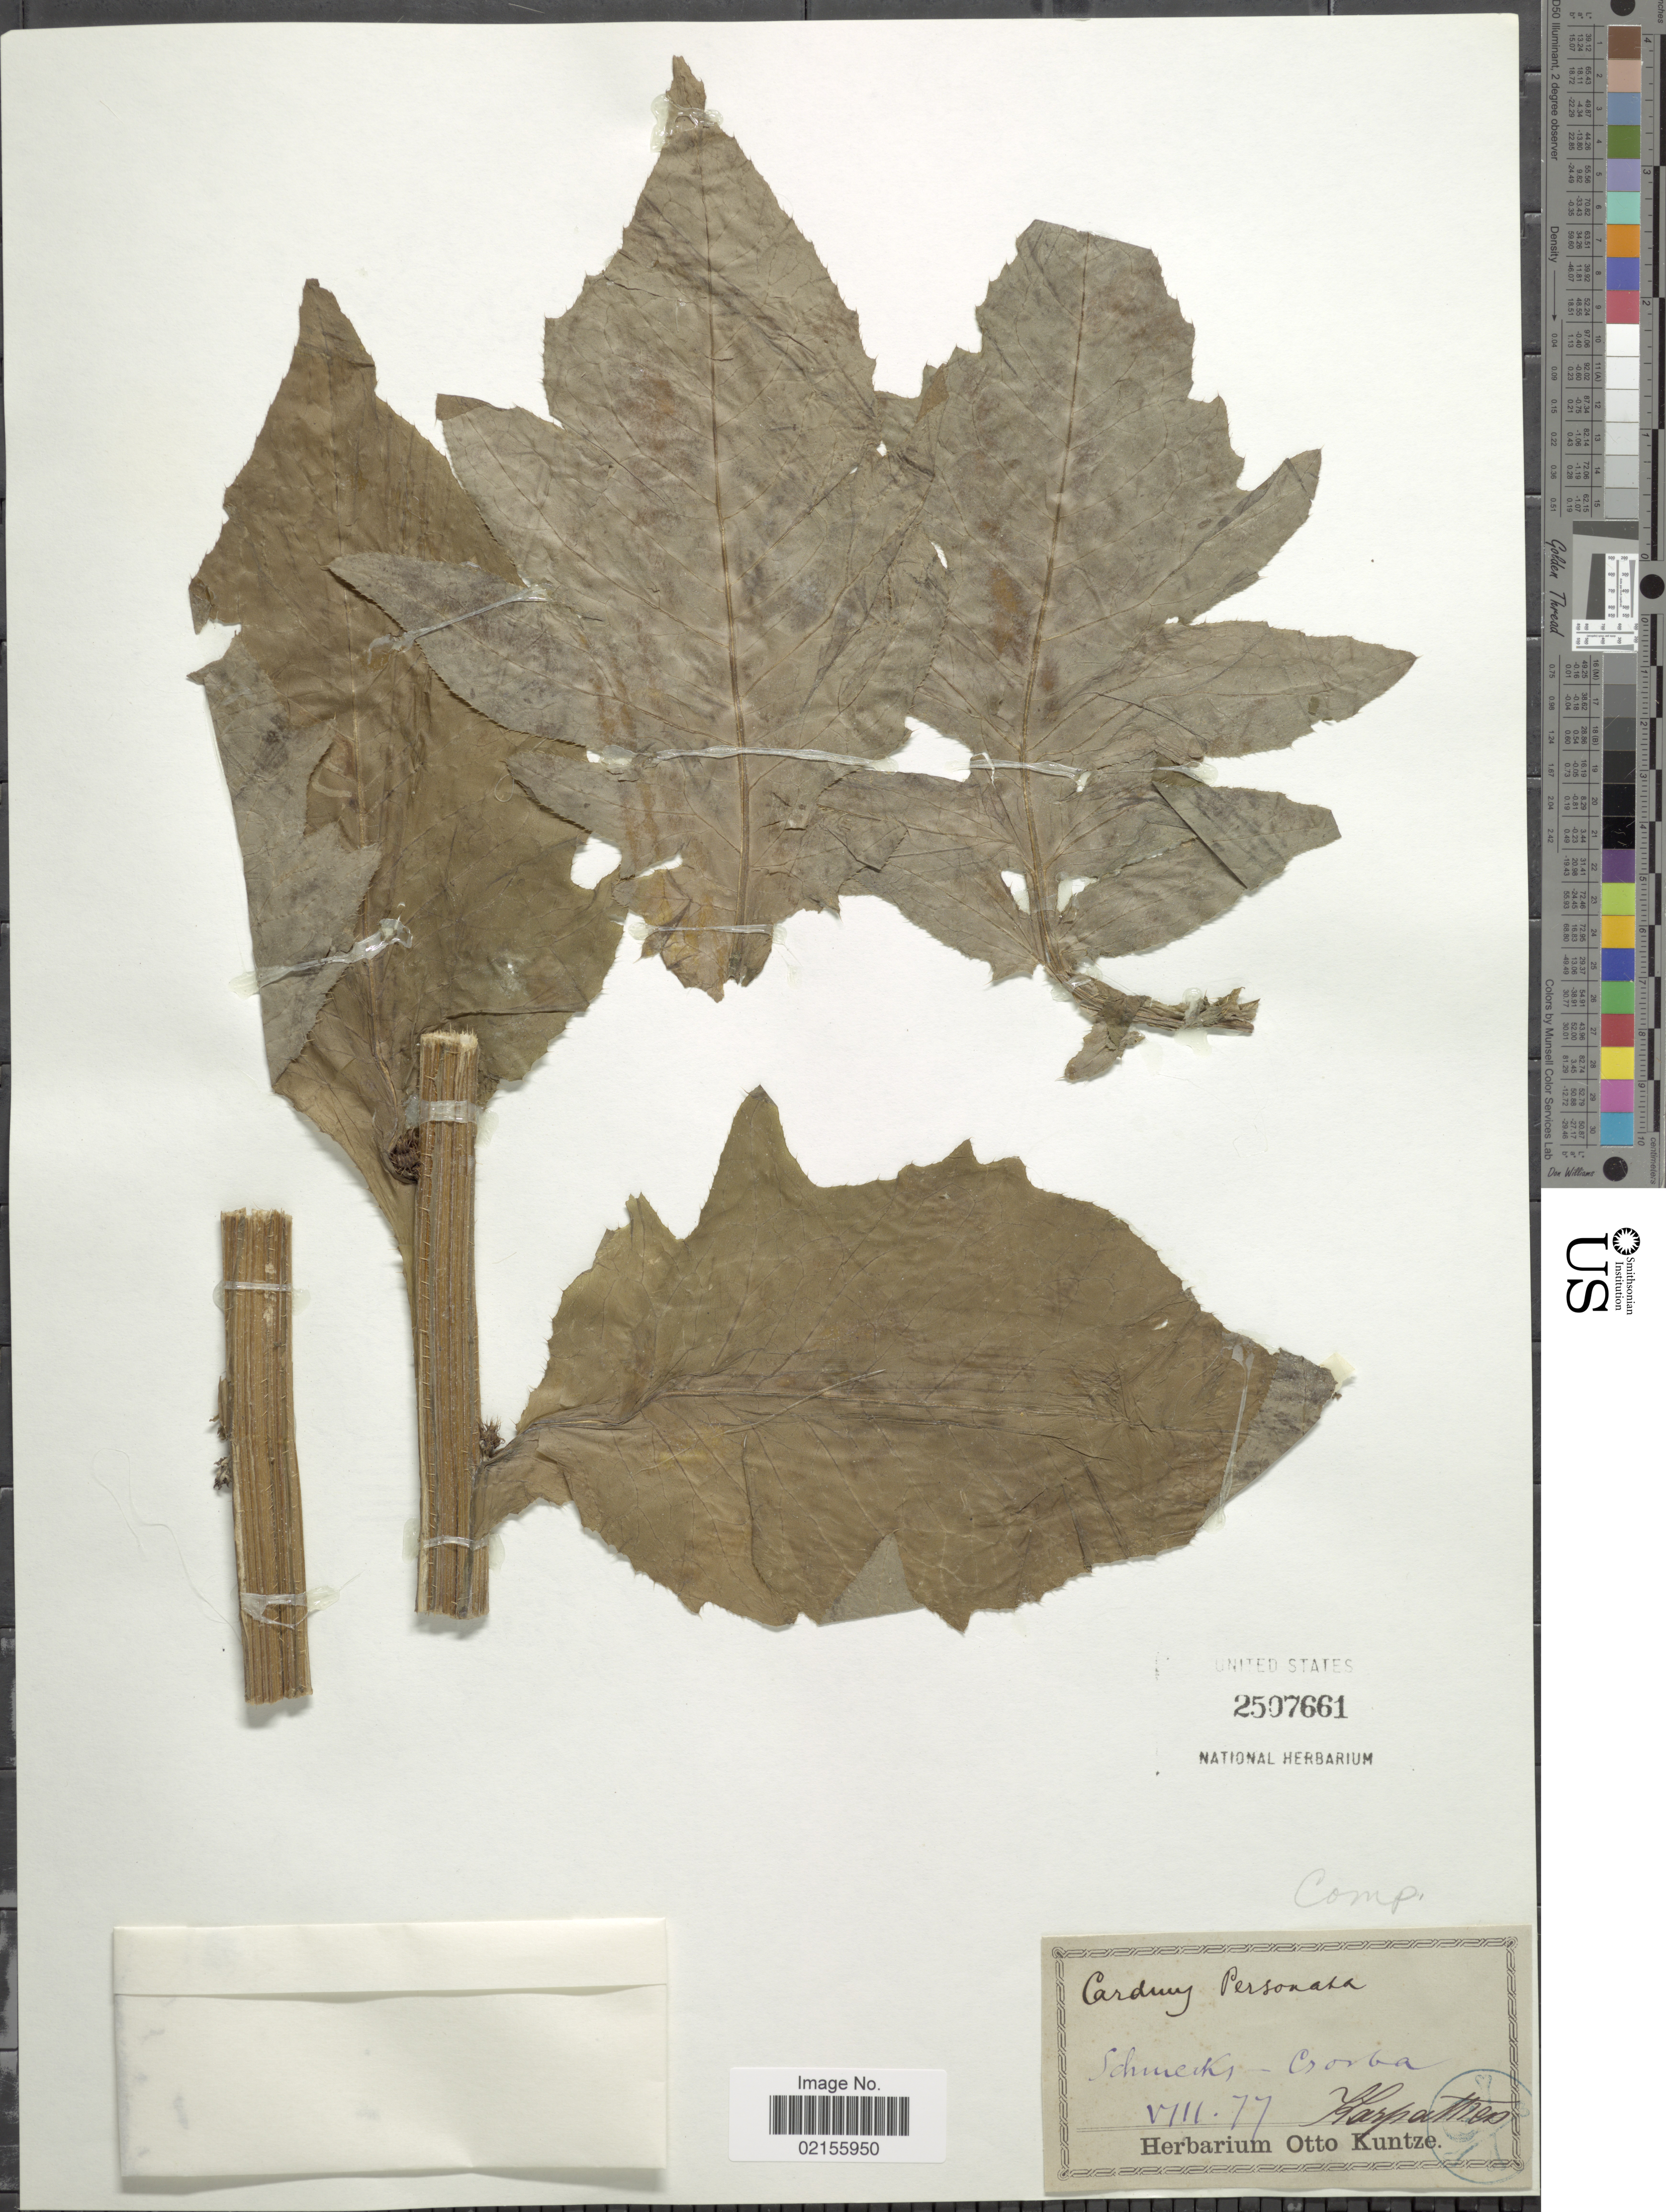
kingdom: Plantae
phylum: Tracheophyta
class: Magnoliopsida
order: Asterales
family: Asteraceae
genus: Carduus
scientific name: Carduus personata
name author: (L.) Jacq.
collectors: ex herb. Otto Kuntze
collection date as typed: Transcribed d/m/y: /8/77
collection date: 1877-08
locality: Karpathen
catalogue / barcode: US 2597661